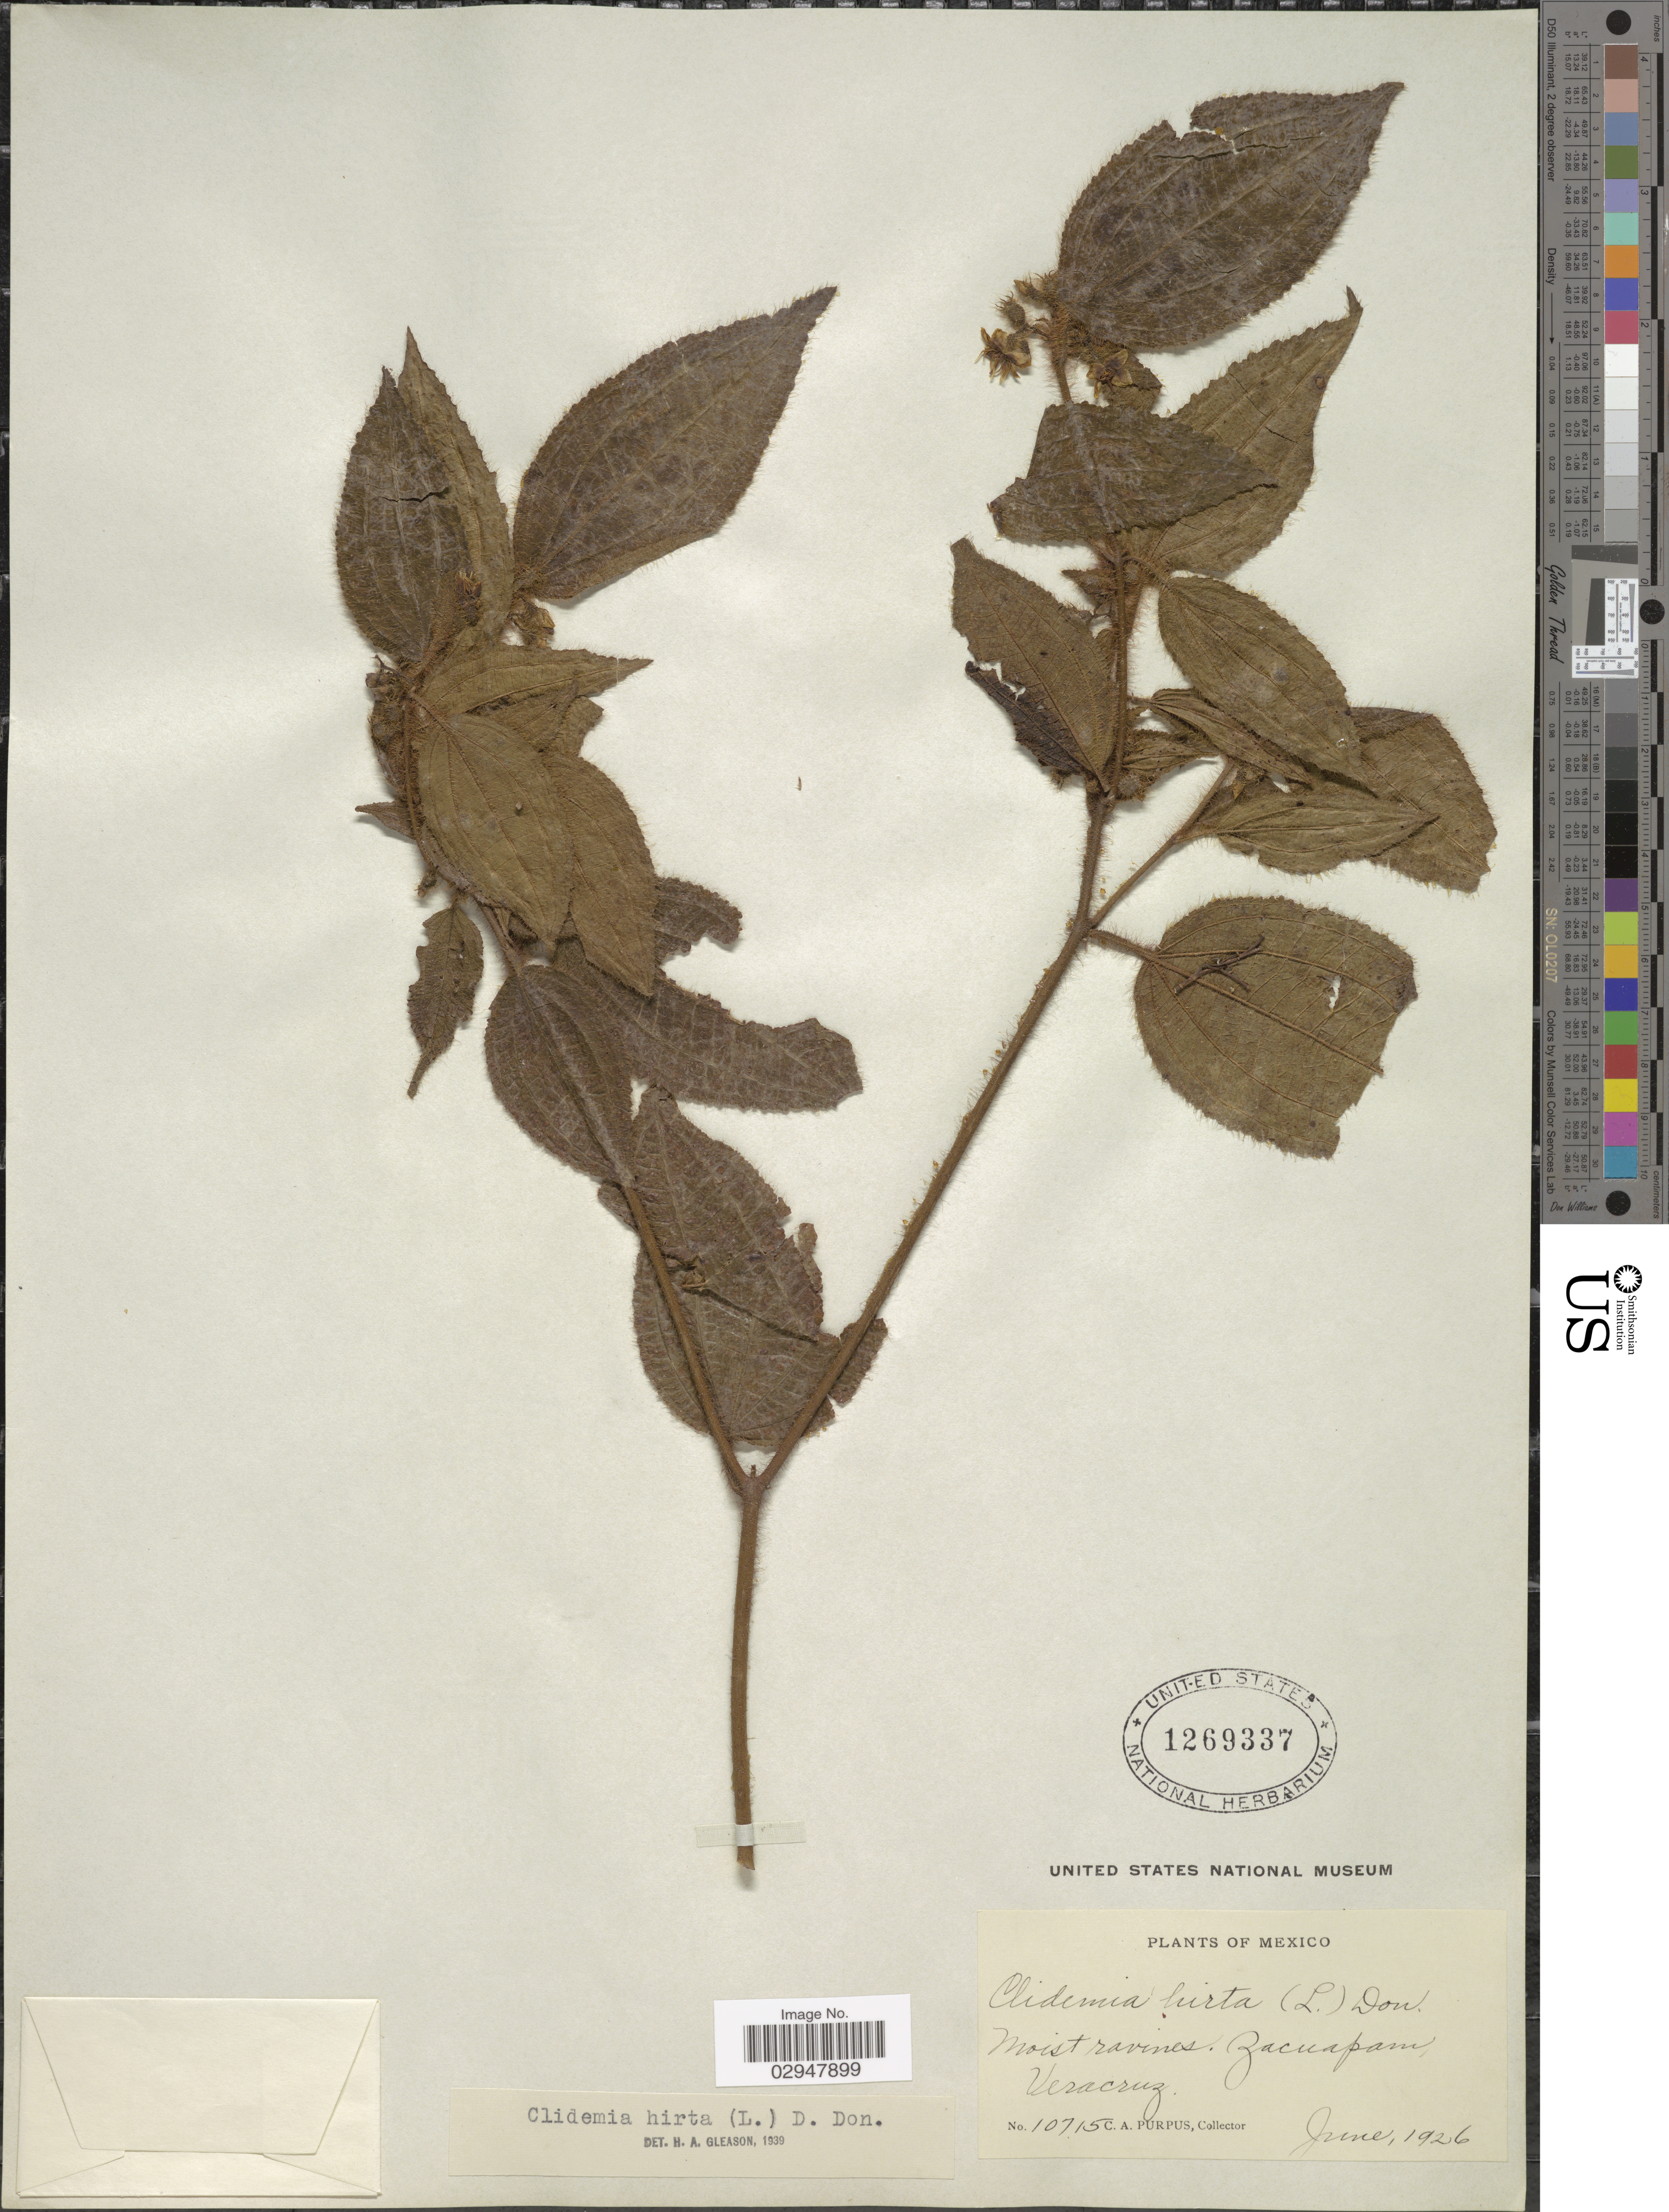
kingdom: Plantae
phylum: Tracheophyta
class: Magnoliopsida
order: Myrtales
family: Melastomataceae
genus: Miconia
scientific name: Miconia hirta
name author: Cogn.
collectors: C. A. Purpus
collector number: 10715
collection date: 1926-06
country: Mexico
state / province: Veracruz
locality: Zacuapam, Veracruz.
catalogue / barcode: US 1269337